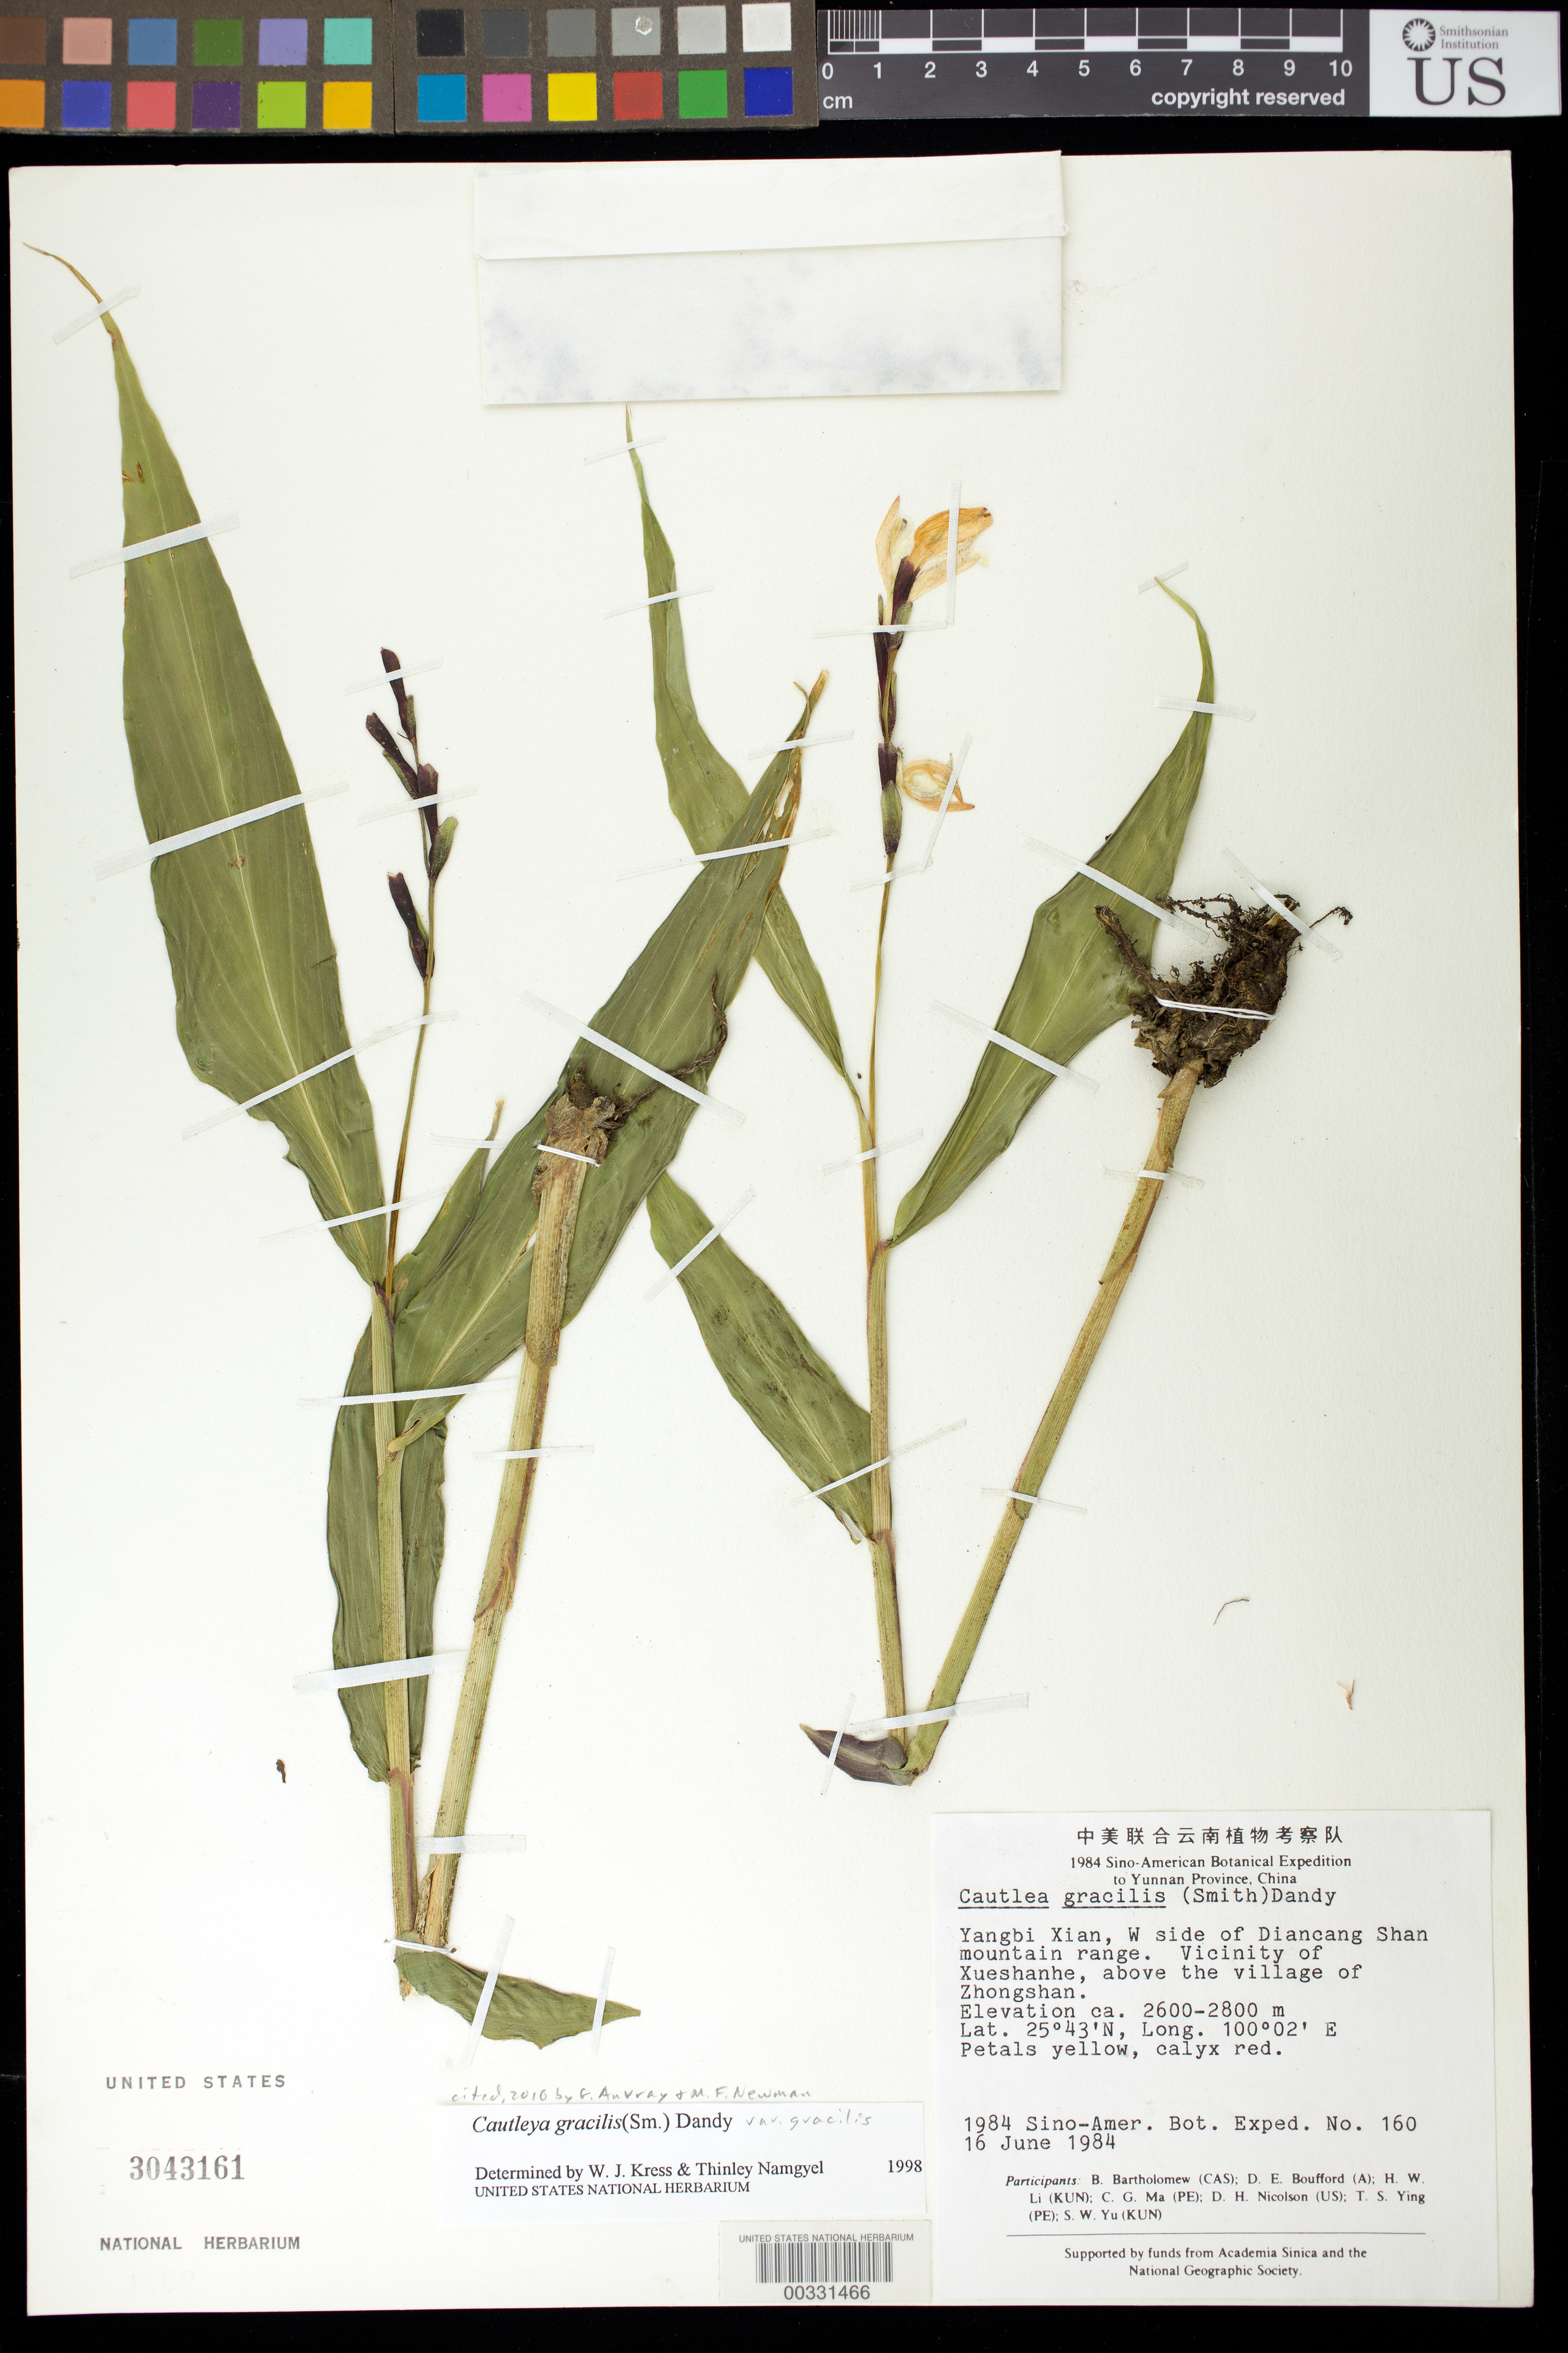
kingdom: Plantae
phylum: Tracheophyta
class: Liliopsida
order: Zingiberales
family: Zingiberaceae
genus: Cautleya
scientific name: Cautleya gracilis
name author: (Sm.) Dandy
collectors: B. M. Bartholomew, D. E. Boufford, H. W. Li, C. Ma & D. H. Nicolson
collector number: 1984 Sino-amer Bot Exped 160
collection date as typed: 16 Jun 1984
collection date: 1984-06-16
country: China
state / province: Yunnan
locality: Yangi Xian, W side of Diancang Shan mountain range, vicinity of Xueshanhe, above village of Zhongshan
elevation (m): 2600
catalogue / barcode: US 3043161